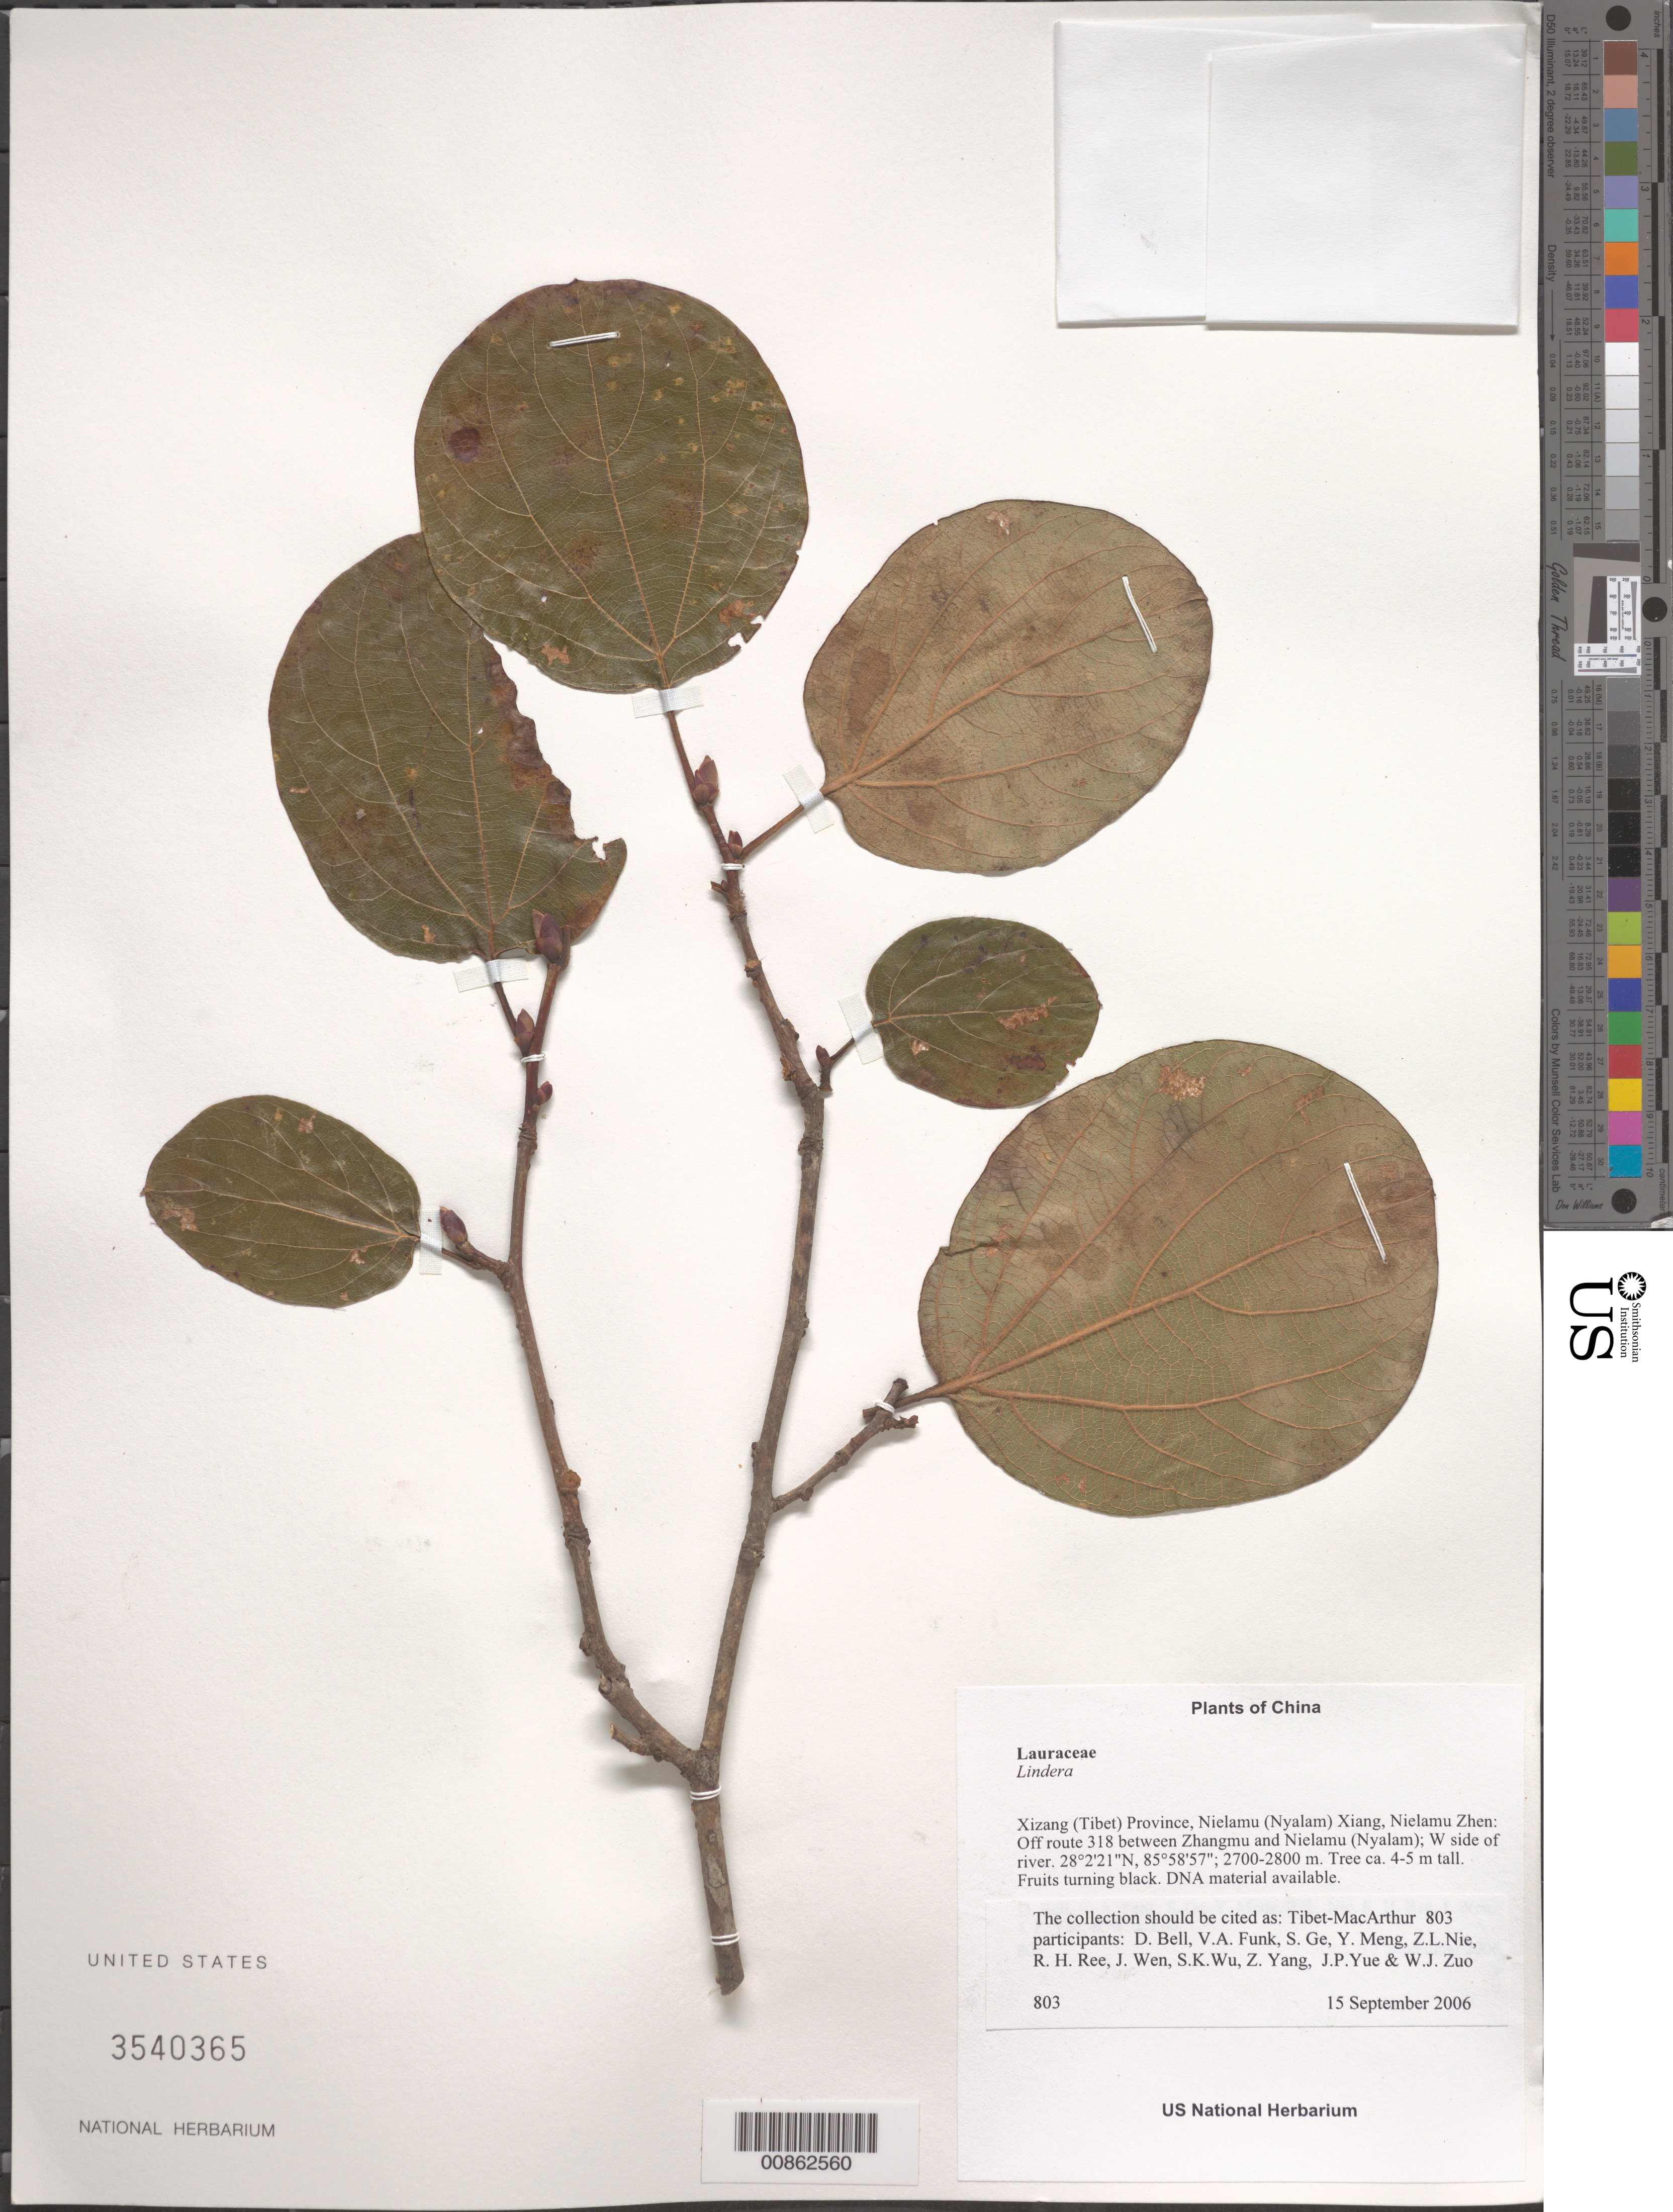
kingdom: Plantae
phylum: Tracheophyta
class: Magnoliopsida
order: Laurales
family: Lauraceae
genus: Lindera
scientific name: Lindera sp.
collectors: Tibet-MacArthur, D. A. Bell, V. Funk, S. Ge, Y. Meng, Z. Nie, R. Ree, J. Wen, J. Yue & W. Zuo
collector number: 803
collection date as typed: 15 Sep 2006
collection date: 2006-09-15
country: China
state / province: Xizang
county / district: Nielamu (Nyalam) Xian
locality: Nielamu Zhen. Off route 318 between Zhangmu and Nielamu (Nyalam); W side of river.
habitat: Steep slope with scattered broadleaved and coniferous trees (including Abies georgiana) and shrubs; disturbed active logging area.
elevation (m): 2700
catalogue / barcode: US 3540365